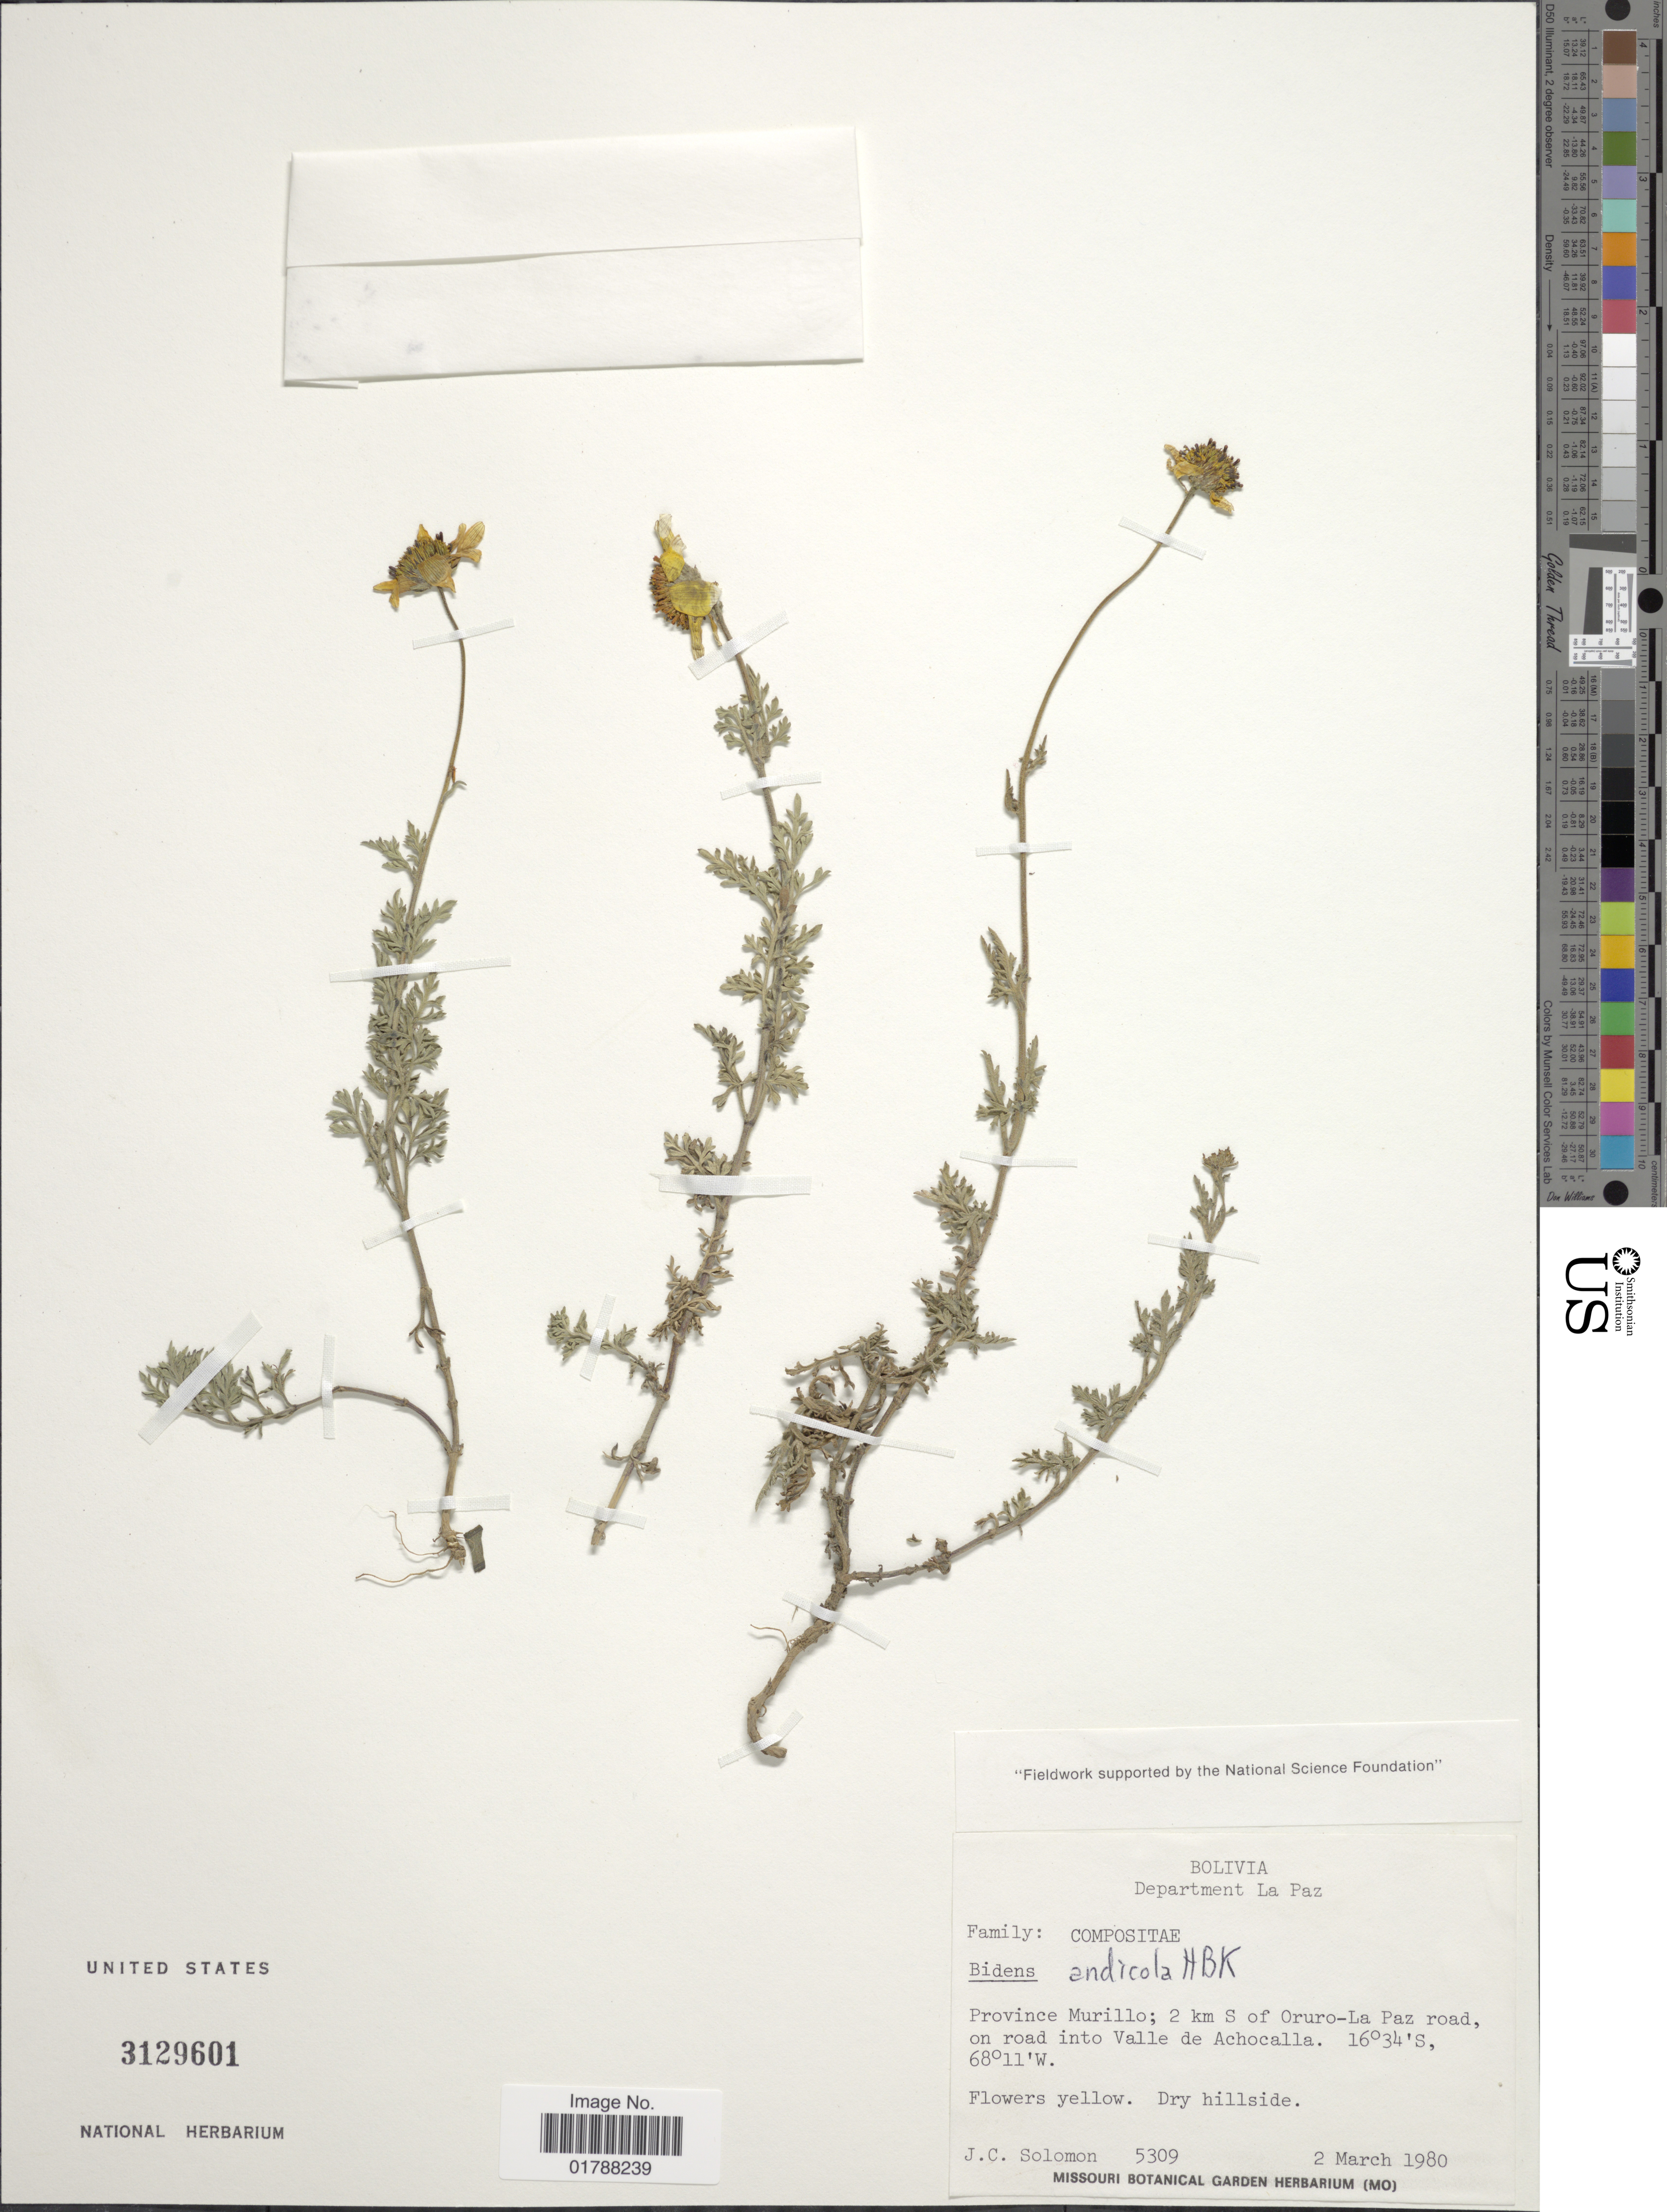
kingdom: Plantae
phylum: Tracheophyta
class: Magnoliopsida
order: Asterales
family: Asteraceae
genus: Bidens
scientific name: Bidens andicola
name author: Kunth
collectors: J. C. Solomon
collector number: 5309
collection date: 1980-03-02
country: Bolivia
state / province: La Paz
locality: Province Murillo: 2 km S of Oruro-La Paz road, on road into Valle de Achocalla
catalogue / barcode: US 3129601